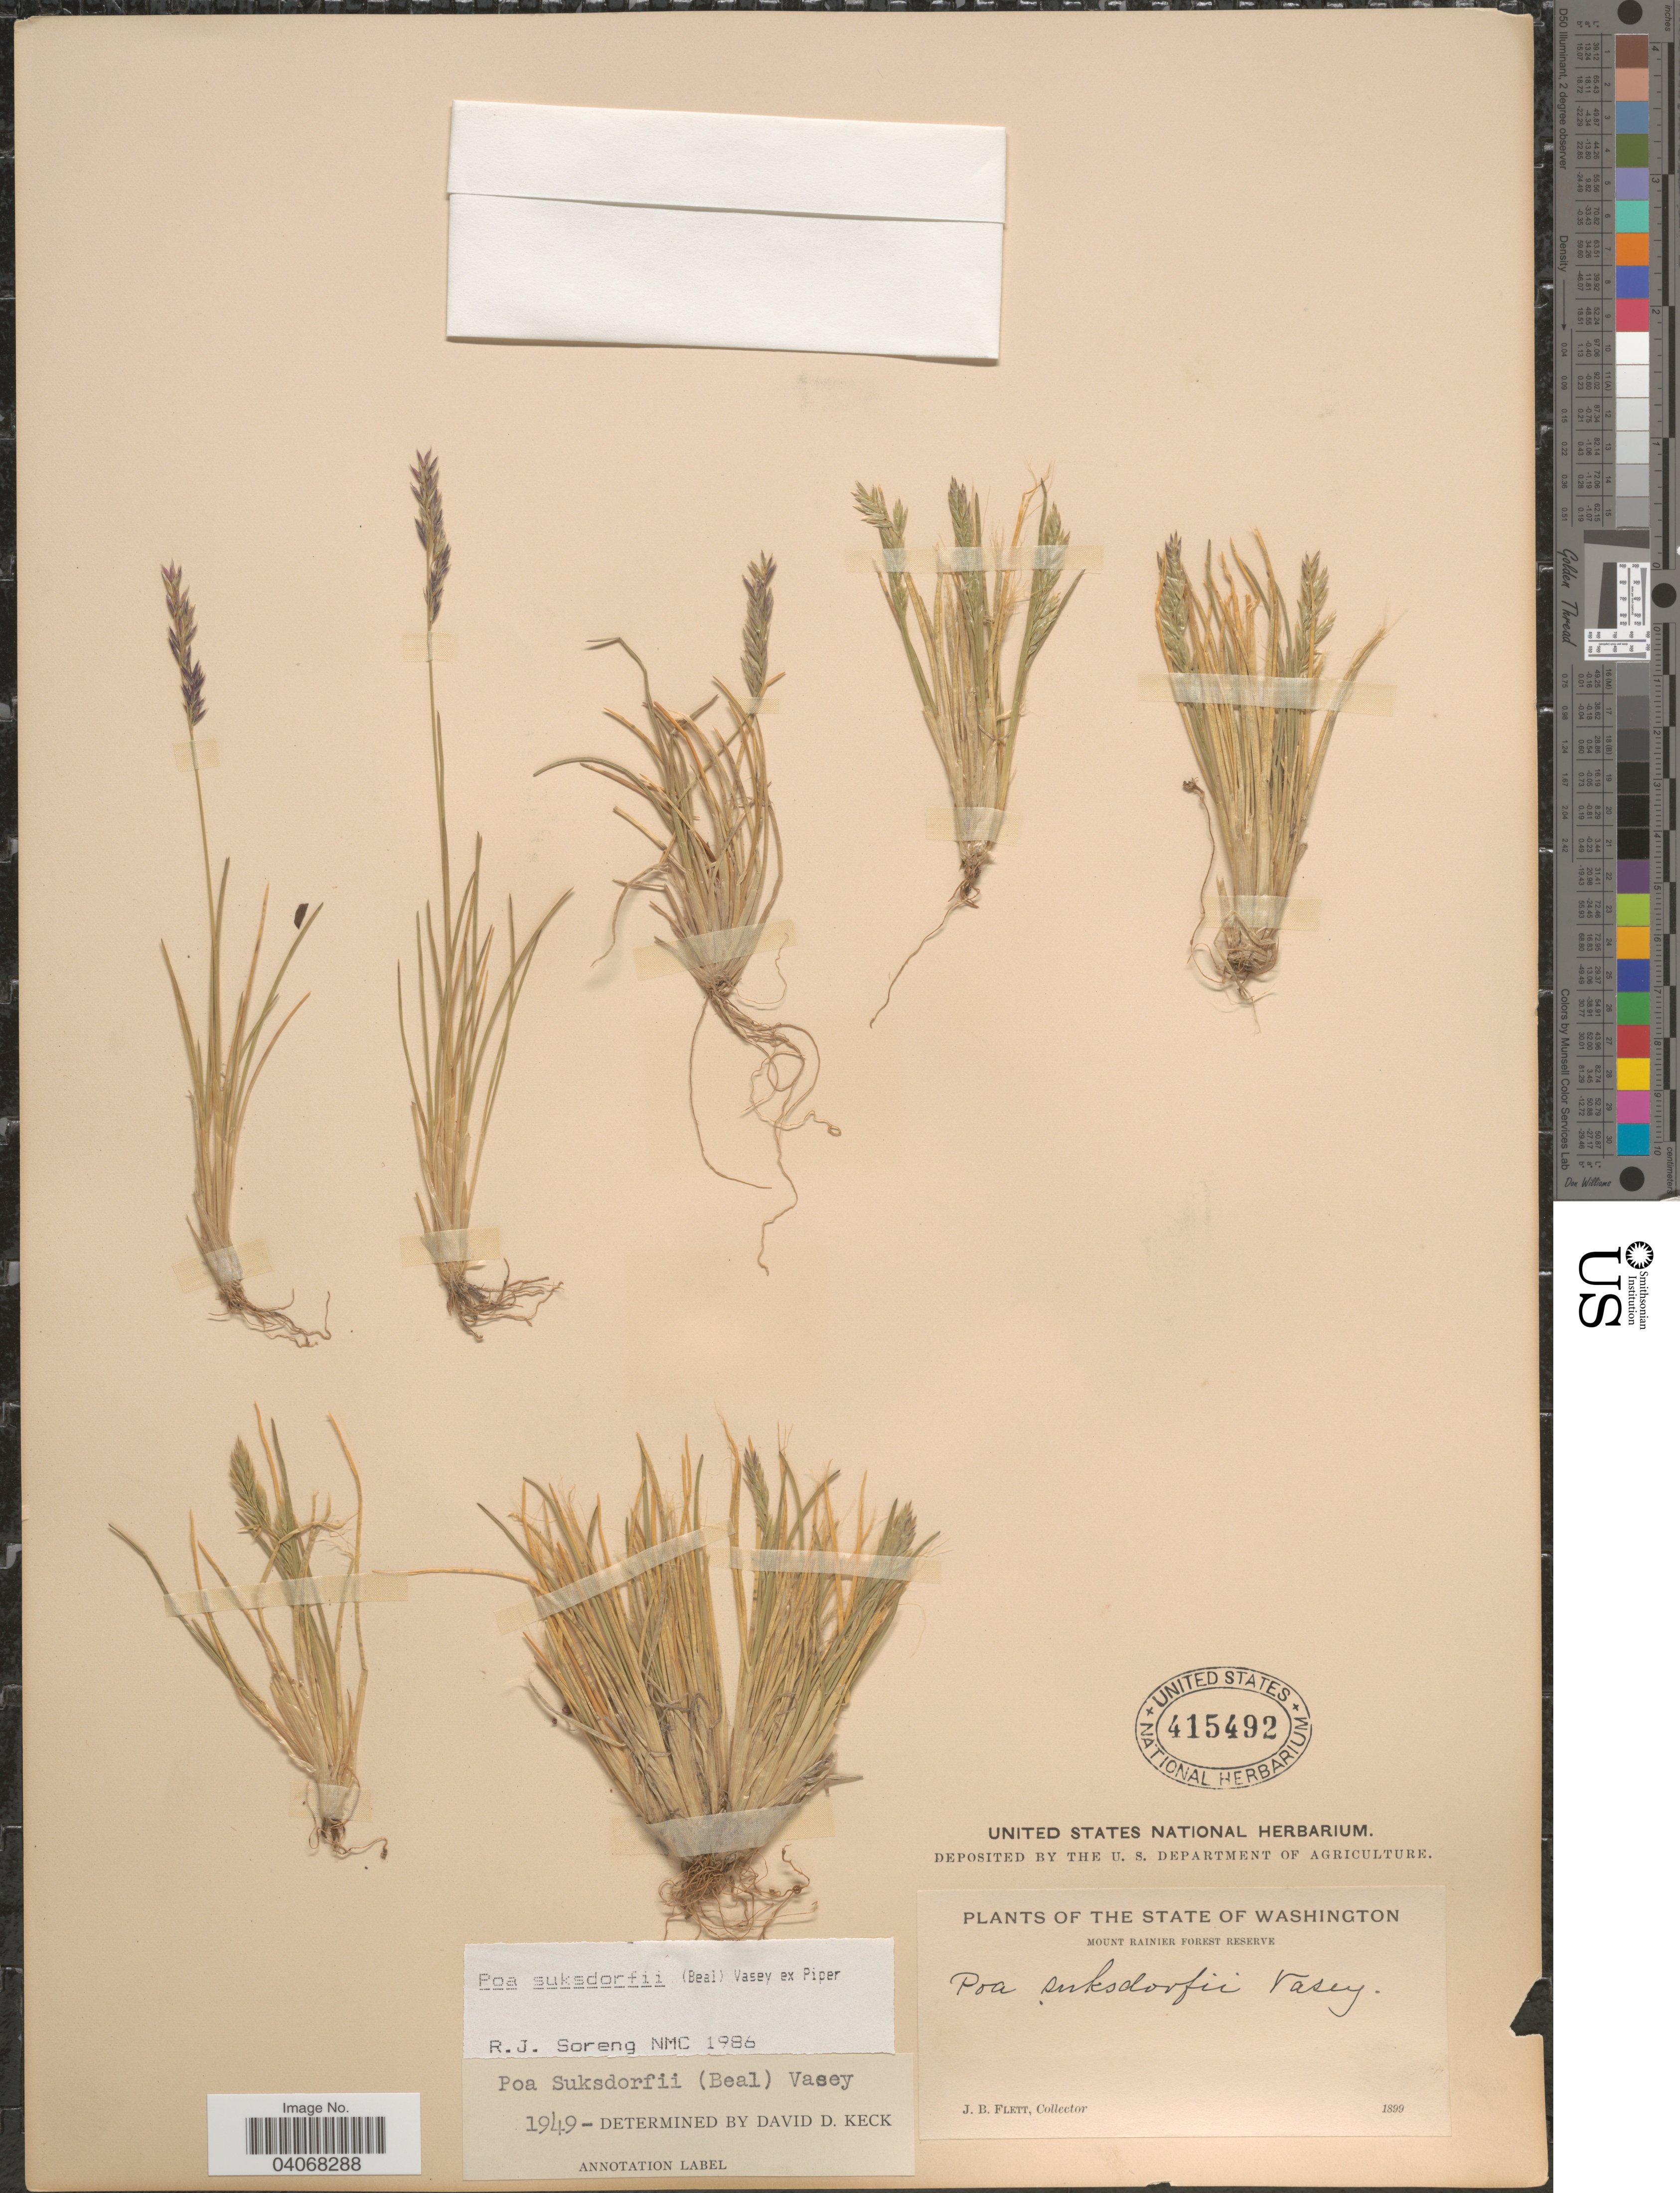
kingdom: Plantae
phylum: Tracheophyta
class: Liliopsida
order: Poales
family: Poaceae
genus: Poa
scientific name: Poa suksdorfii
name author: (W.J. Beal) Vasey ex Piper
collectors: J. Flett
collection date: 1899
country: United States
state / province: Washington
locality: Mount Rainier Forest Reserve.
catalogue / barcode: US 415492